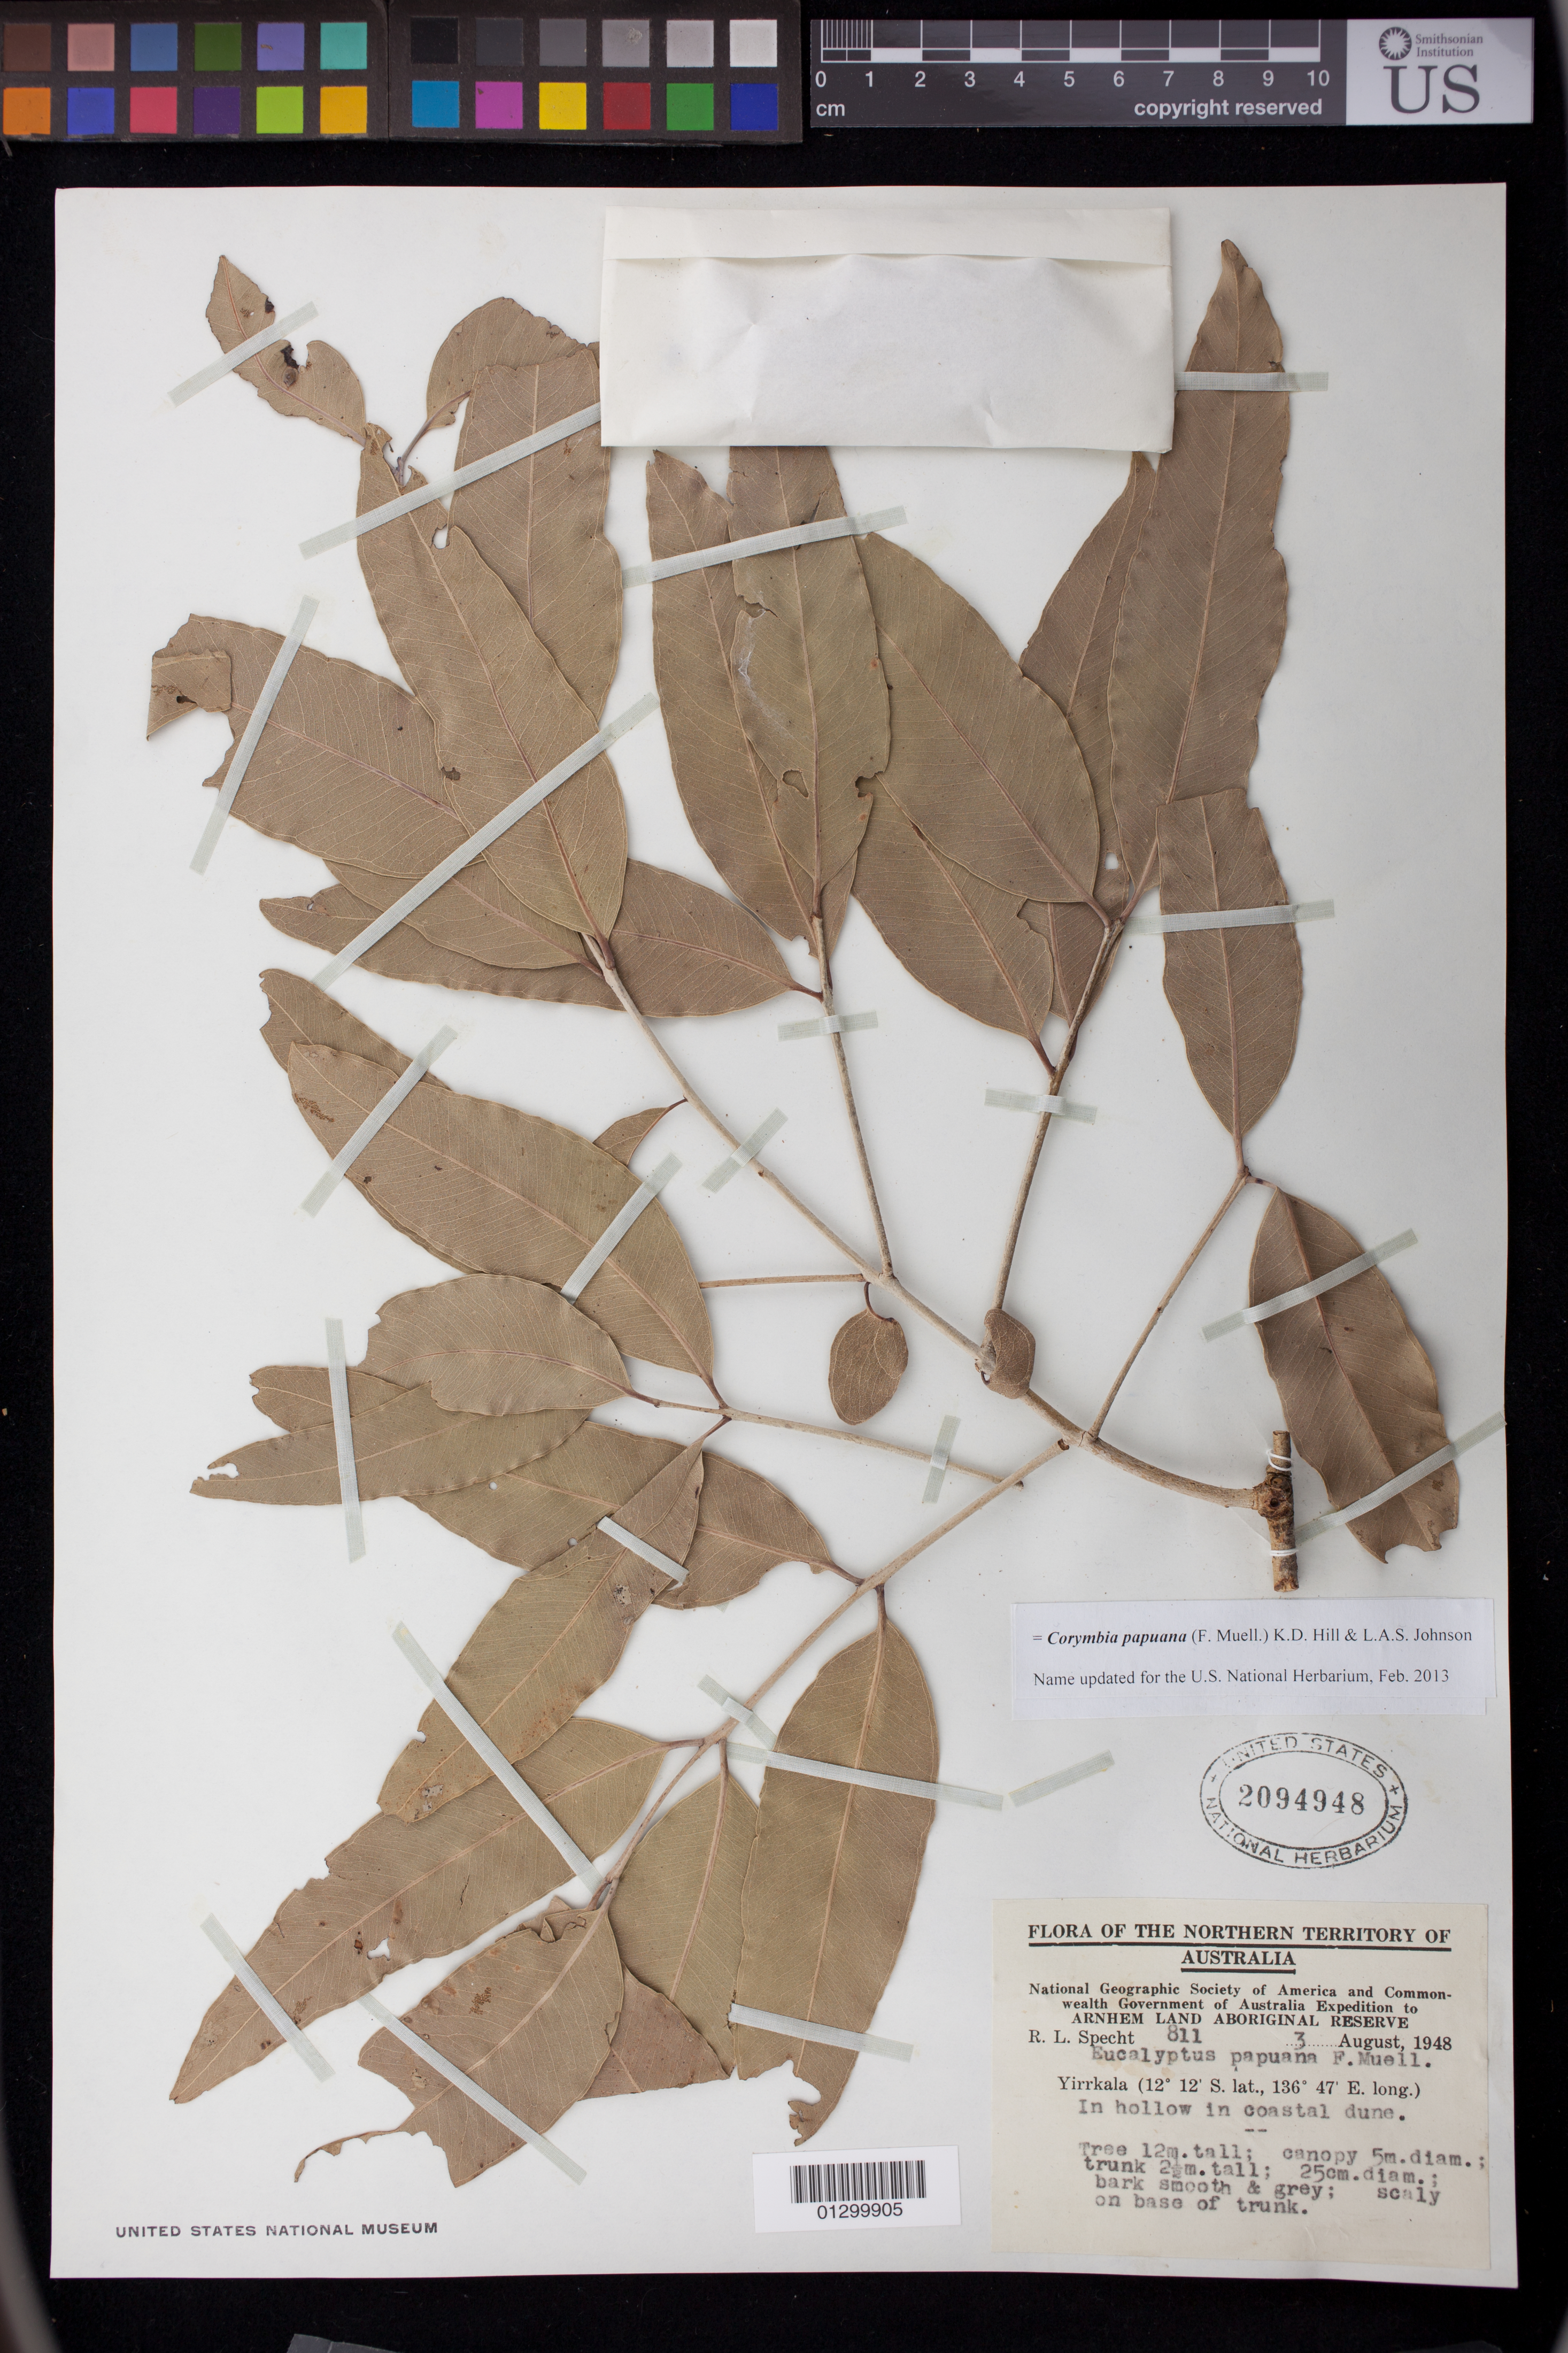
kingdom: Plantae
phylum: Tracheophyta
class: Magnoliopsida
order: Myrtales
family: Myrtaceae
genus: Corymbia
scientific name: Corymbia papuana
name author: (F. Muell.) K.D. Hill & L.A.S. Johnson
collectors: R. L. Specht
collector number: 811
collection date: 1948-08-03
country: Australia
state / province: Northern Territory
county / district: East Arnhem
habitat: In hollow coastal dune.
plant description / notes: Tree 12 m. tall; canopy 5 m. diam.; trunk 2.5 m. tall; 25 cm. diam.; bark smooth and grey; scaly on base of trunk.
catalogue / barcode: US 2094948